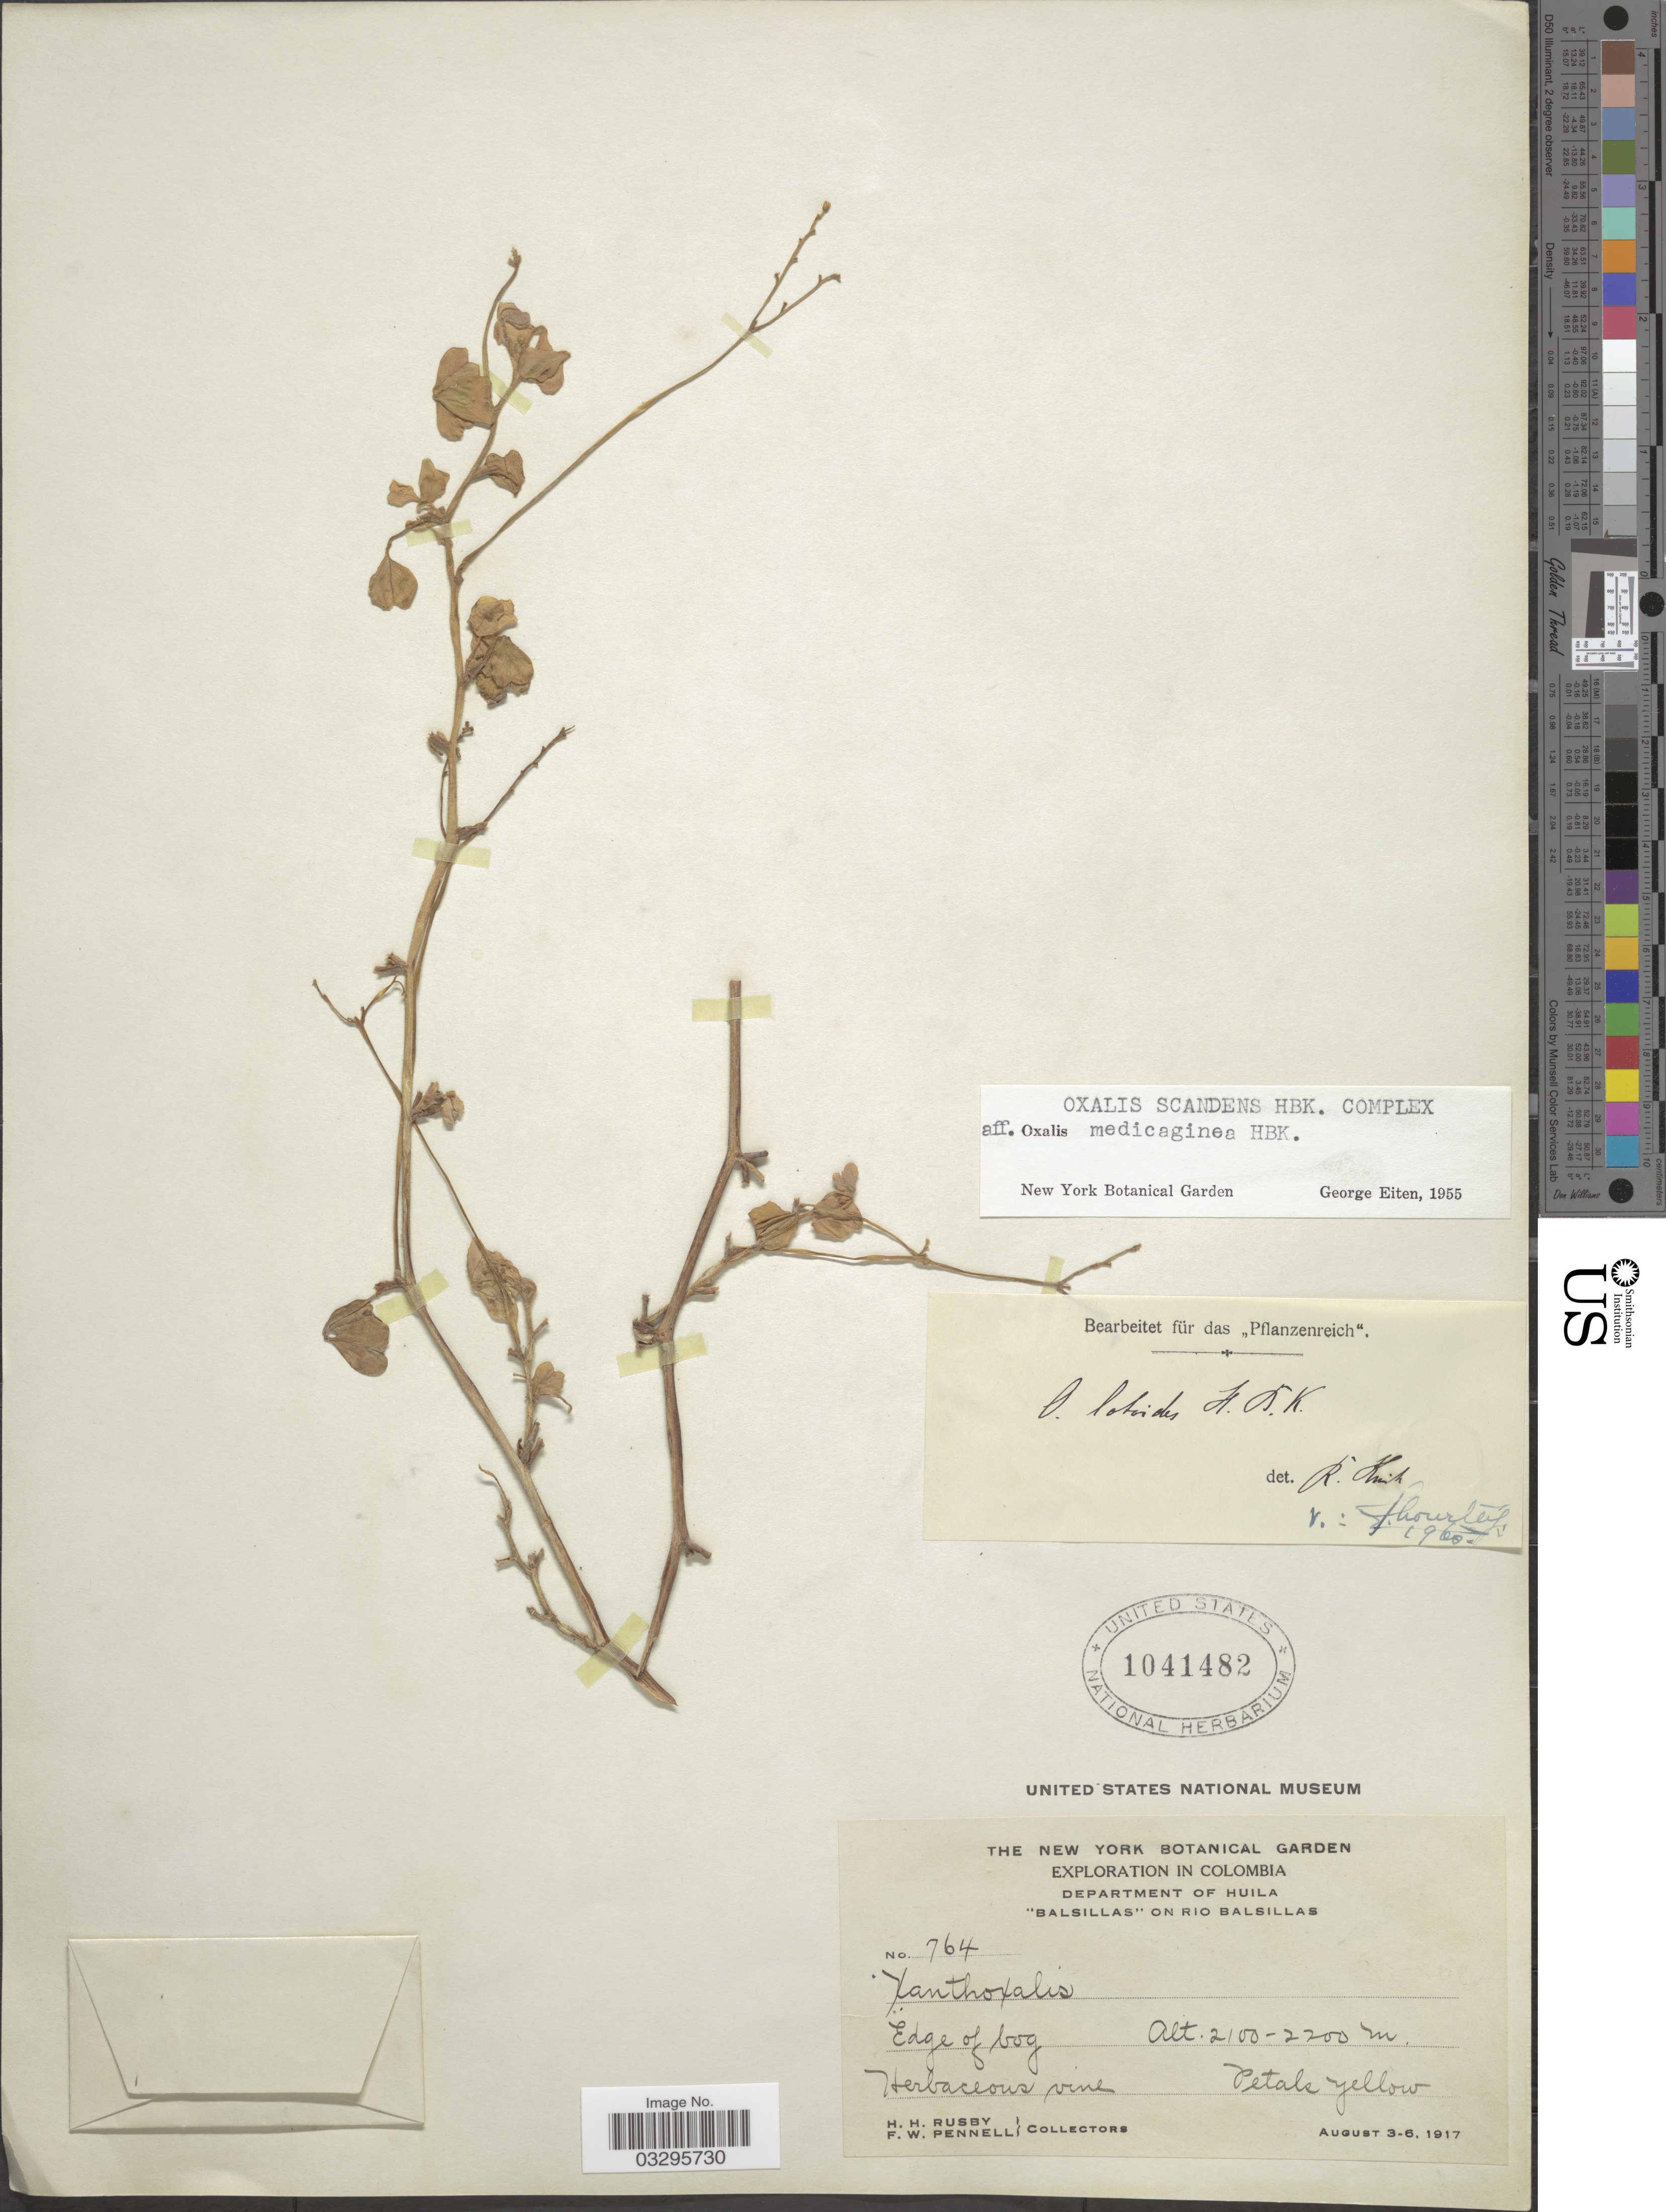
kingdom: Plantae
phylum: Tracheophyta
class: Magnoliopsida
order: Oxalidales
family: Oxalidaceae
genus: Oxalis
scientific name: Oxalis lotoides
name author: Kunth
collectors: H. H. Rusby & F. W. Pennell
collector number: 764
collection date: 1917-08-03/1917-08-06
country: Colombia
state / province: Huila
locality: Department of Huila, "Balsillas" on Rio Balsillas.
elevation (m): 2100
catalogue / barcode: US 1041482